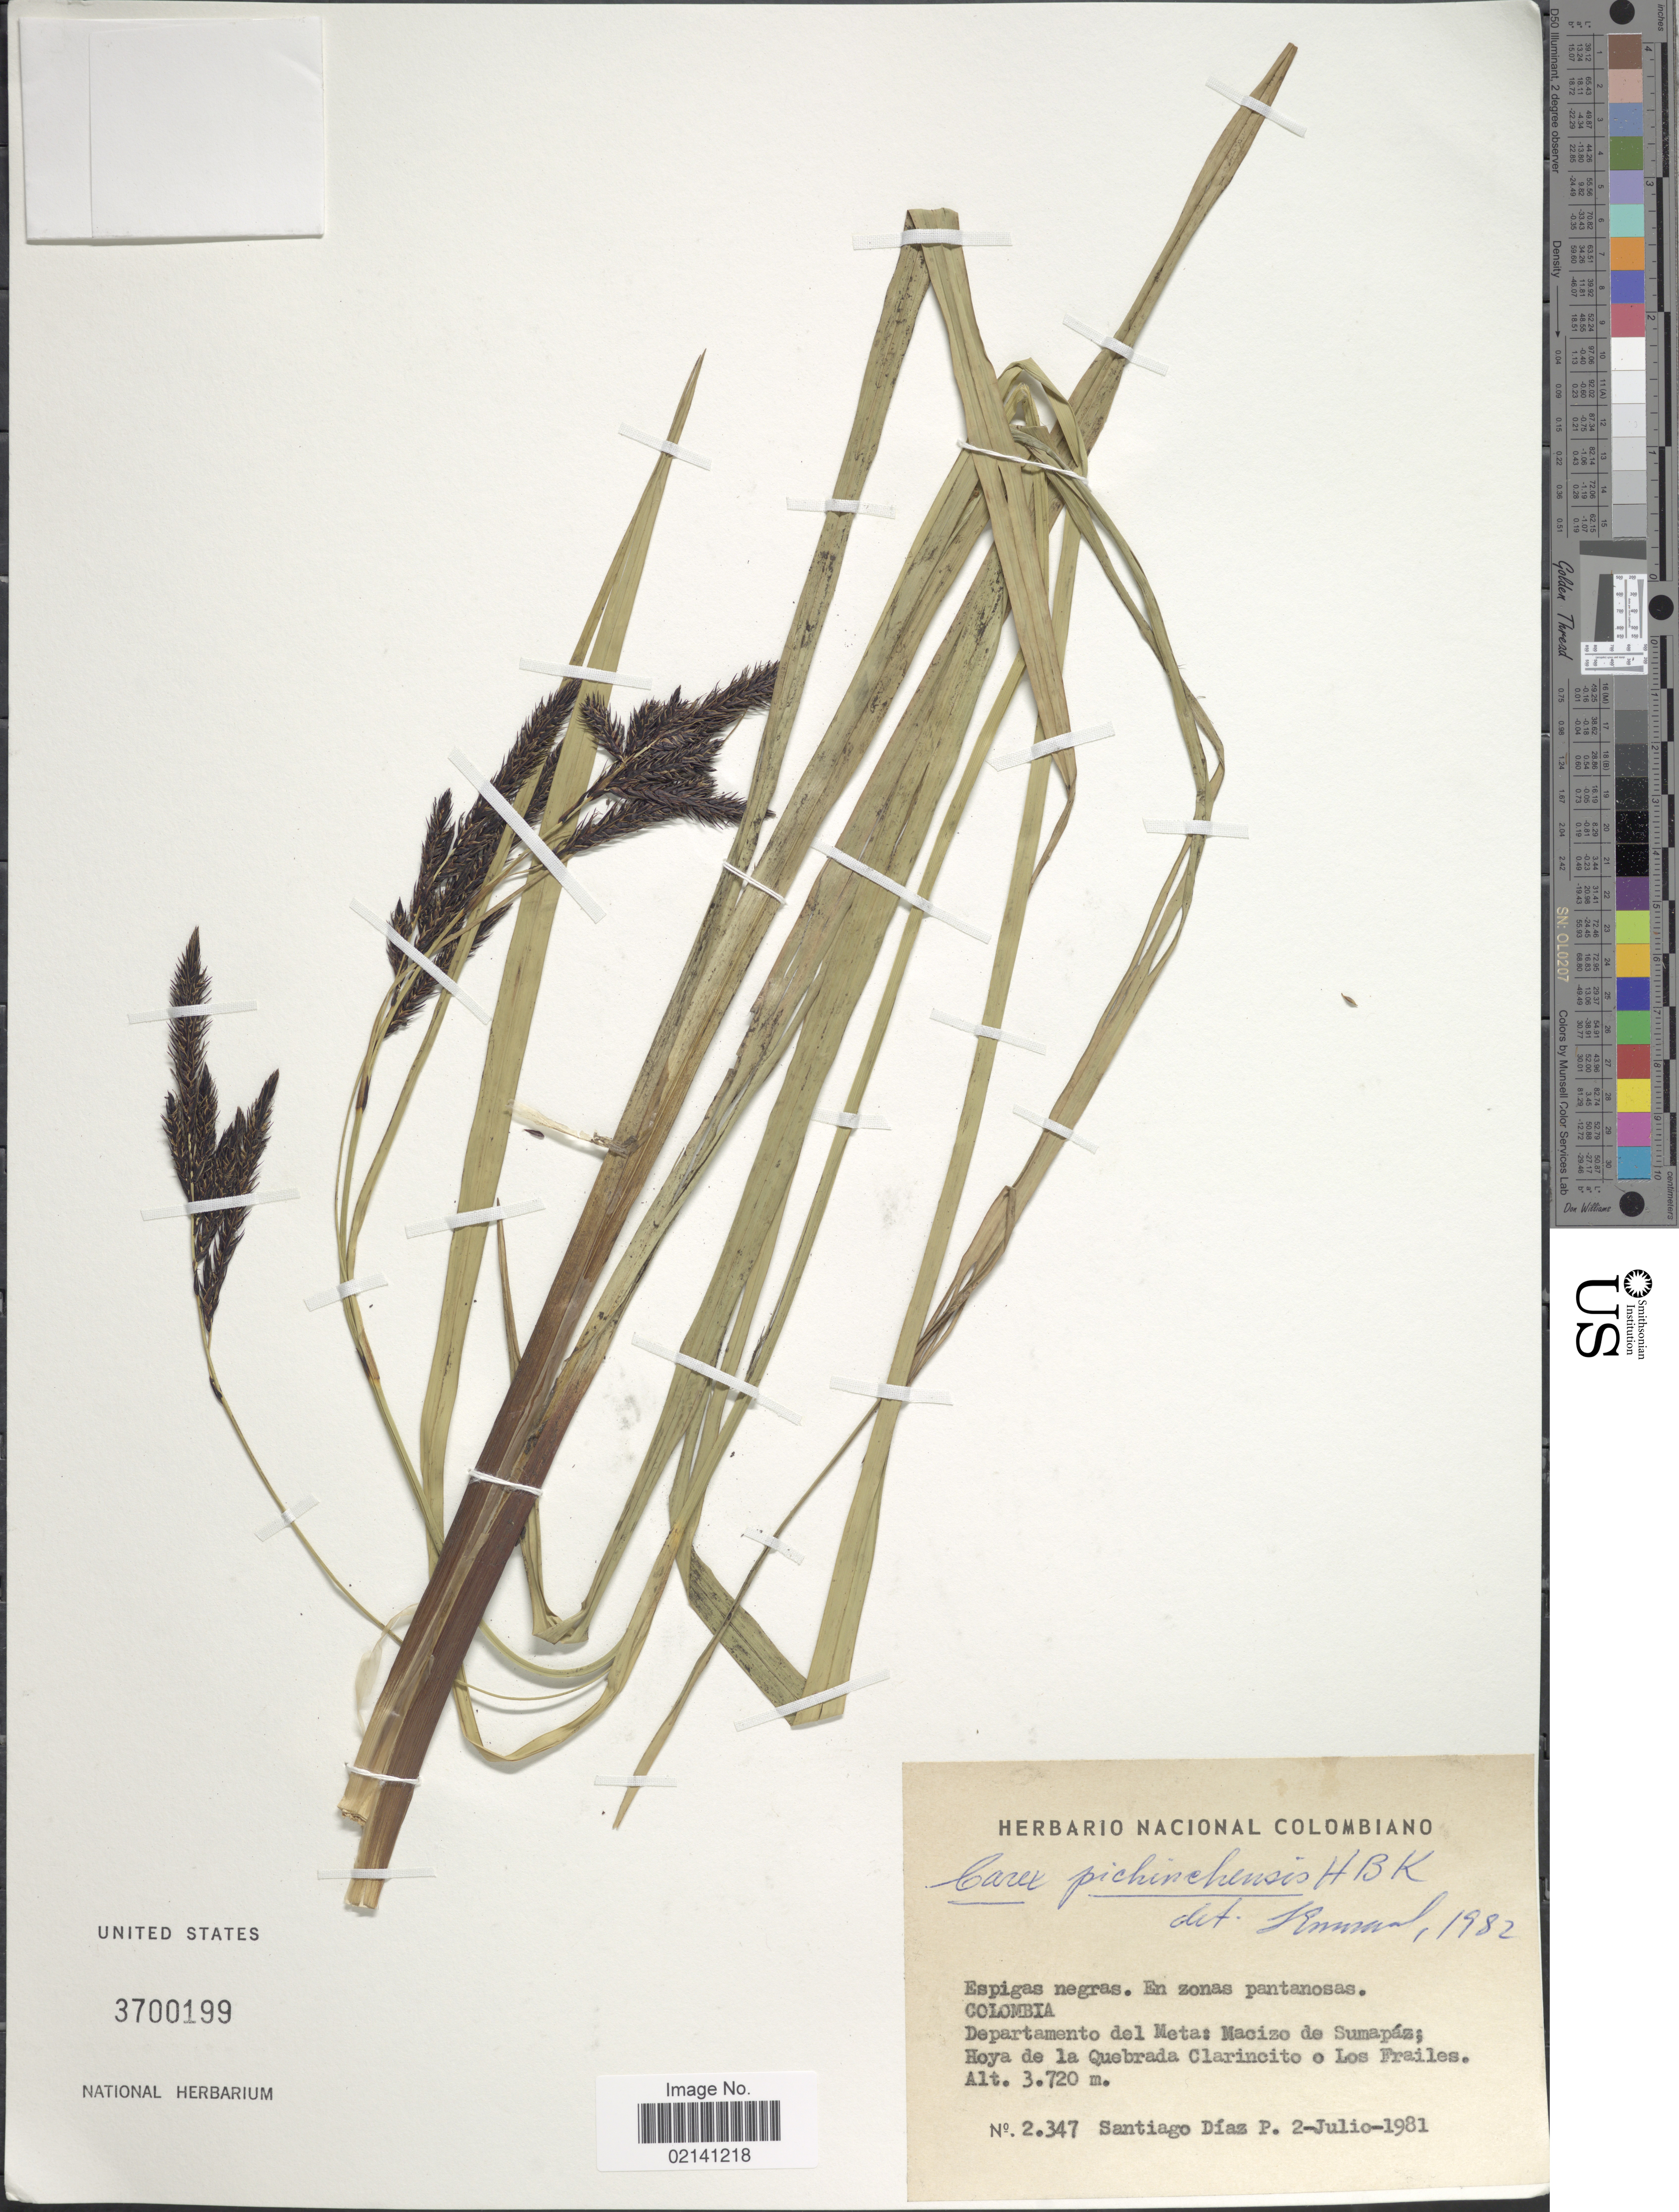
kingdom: Plantae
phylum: Tracheophyta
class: Liliopsida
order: Poales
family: Cyperaceae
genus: Carex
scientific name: Carex pichinchensis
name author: Kunth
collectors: S. Díaz Píedrahíta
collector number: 2347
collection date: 1981-07-02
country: Colombia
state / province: Meta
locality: Espigas negras, En zonas pantanosas, Departamento del Meta: Macizo de Sumapaz; Hoya de la Quebrada Clarincito o Los Frailes.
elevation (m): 3720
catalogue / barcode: US 3700199